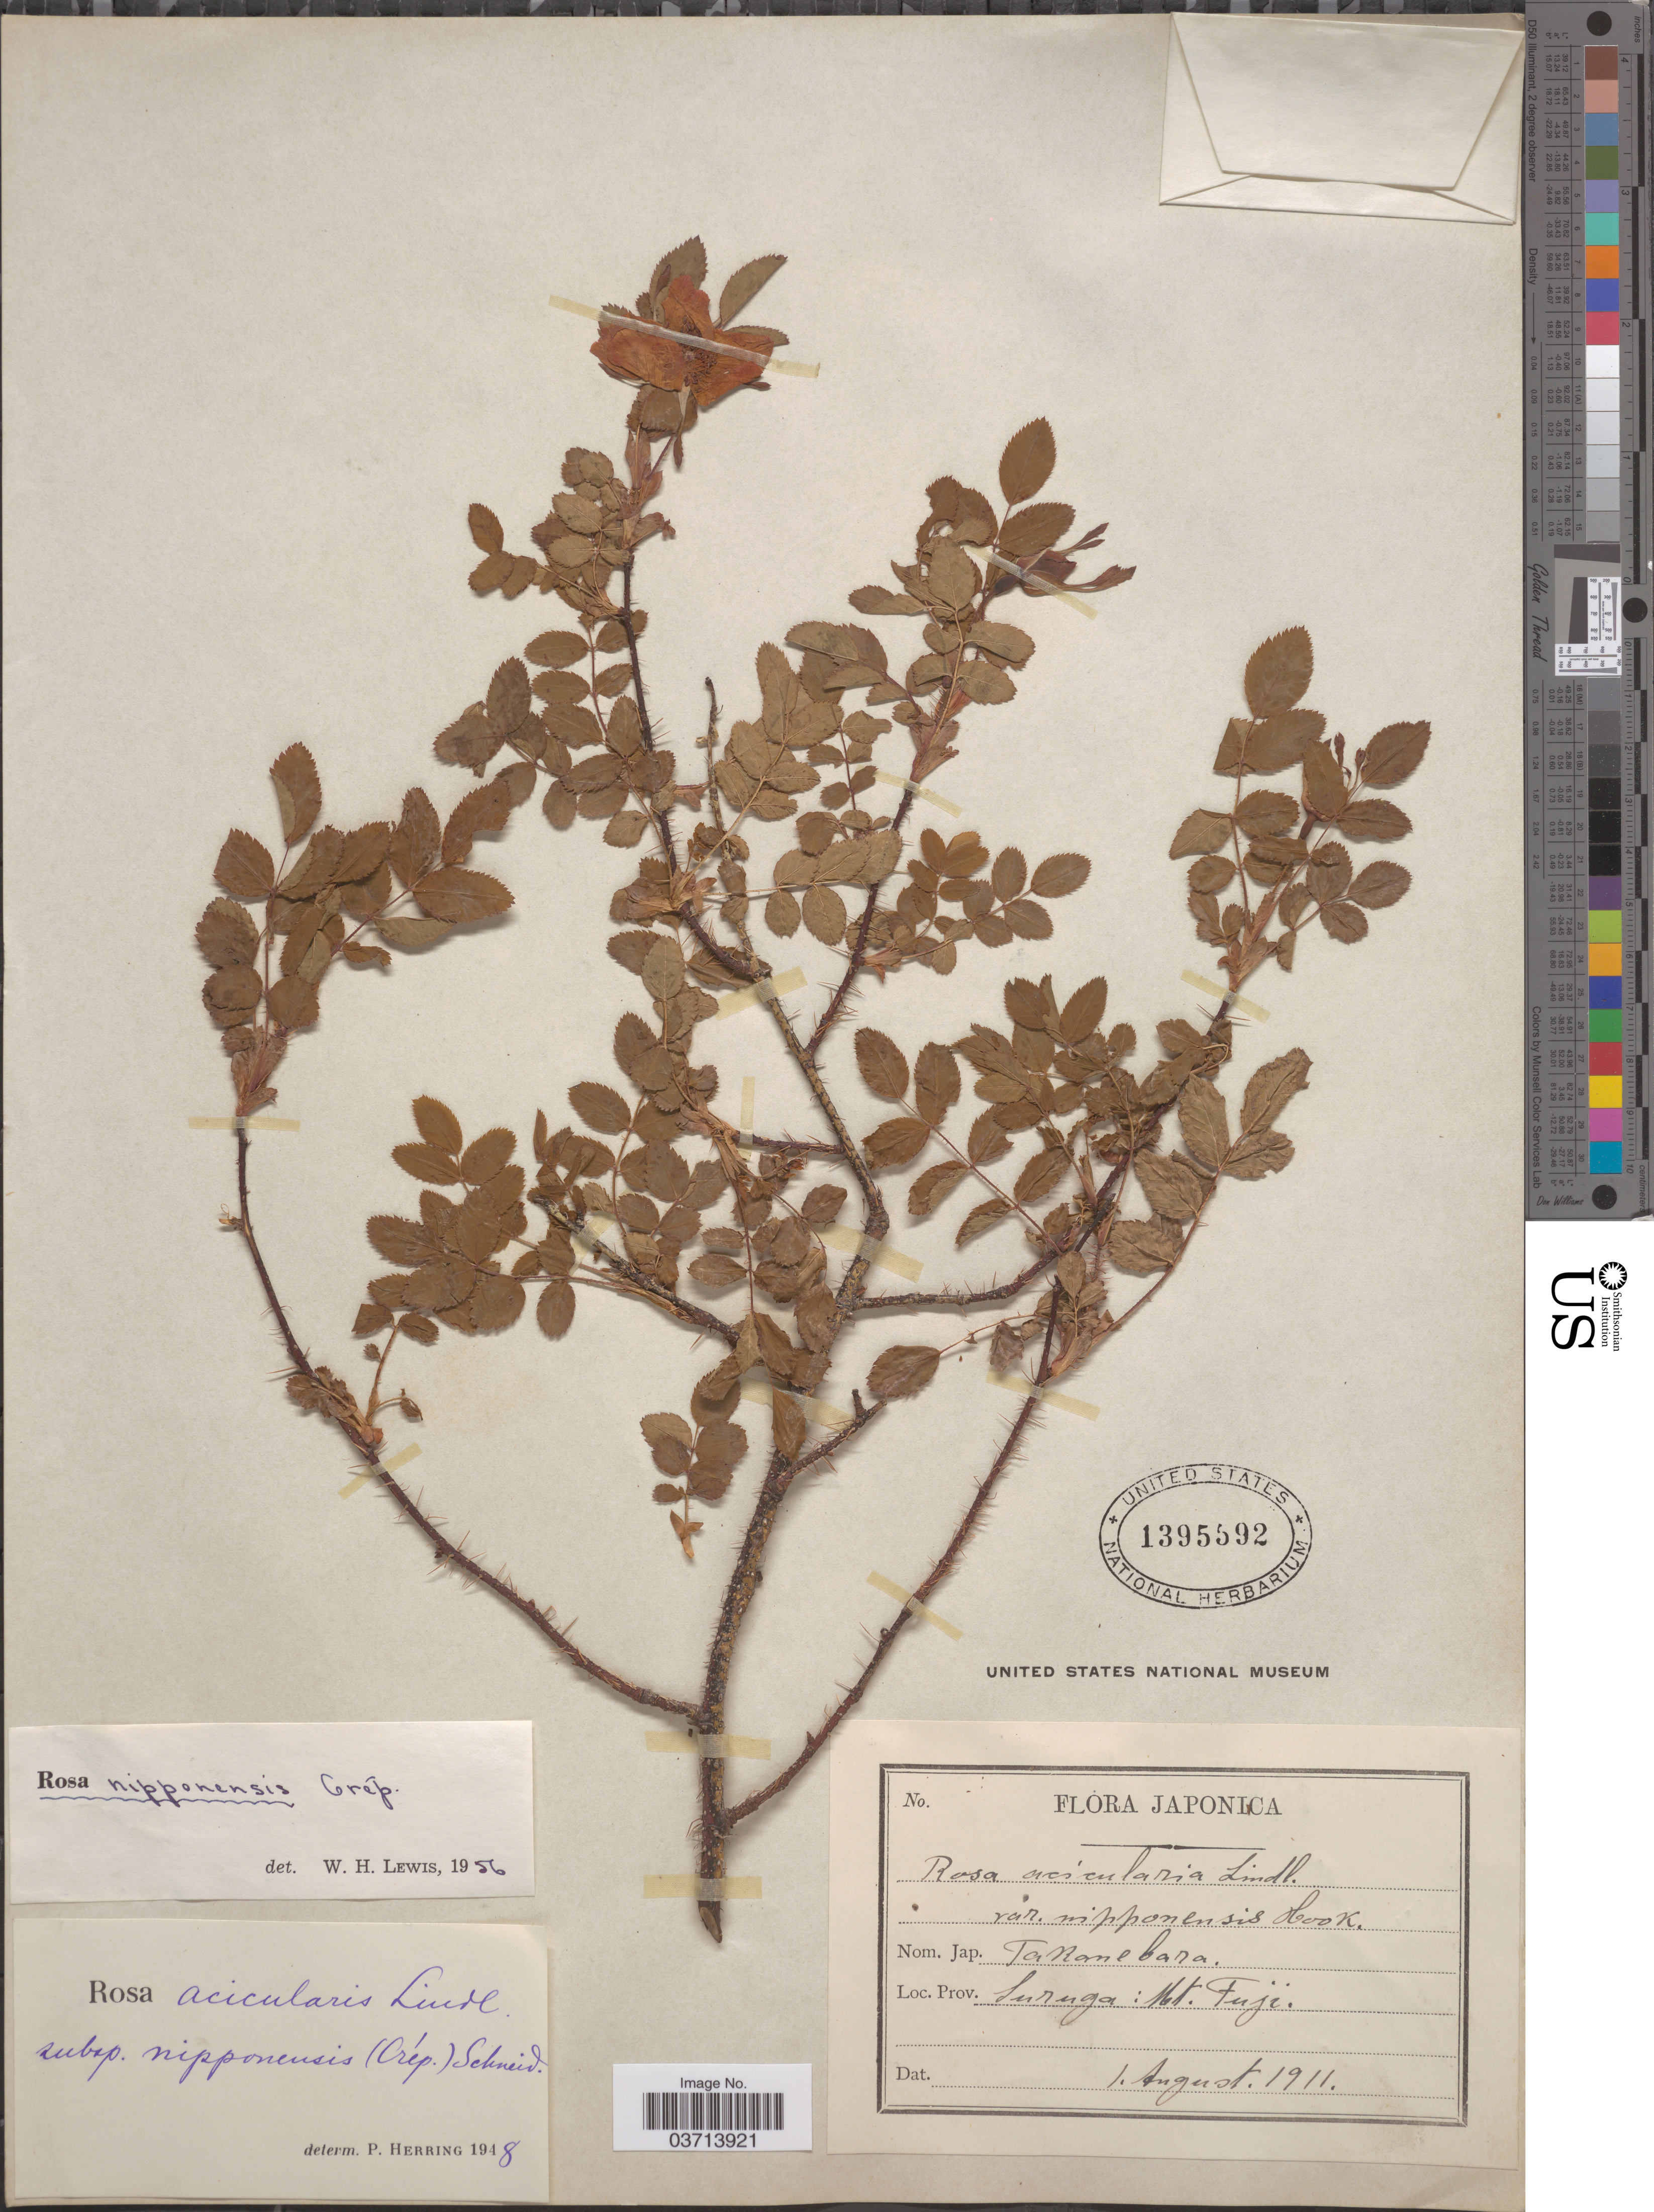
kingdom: Plantae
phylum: Tracheophyta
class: Magnoliopsida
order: Rosales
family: Rosaceae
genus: Rosa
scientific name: Rosa nipponensis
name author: Crép.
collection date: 1911-08-01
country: Japan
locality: Prov. Suruga: Mt. Fuji.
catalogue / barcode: US 1395592